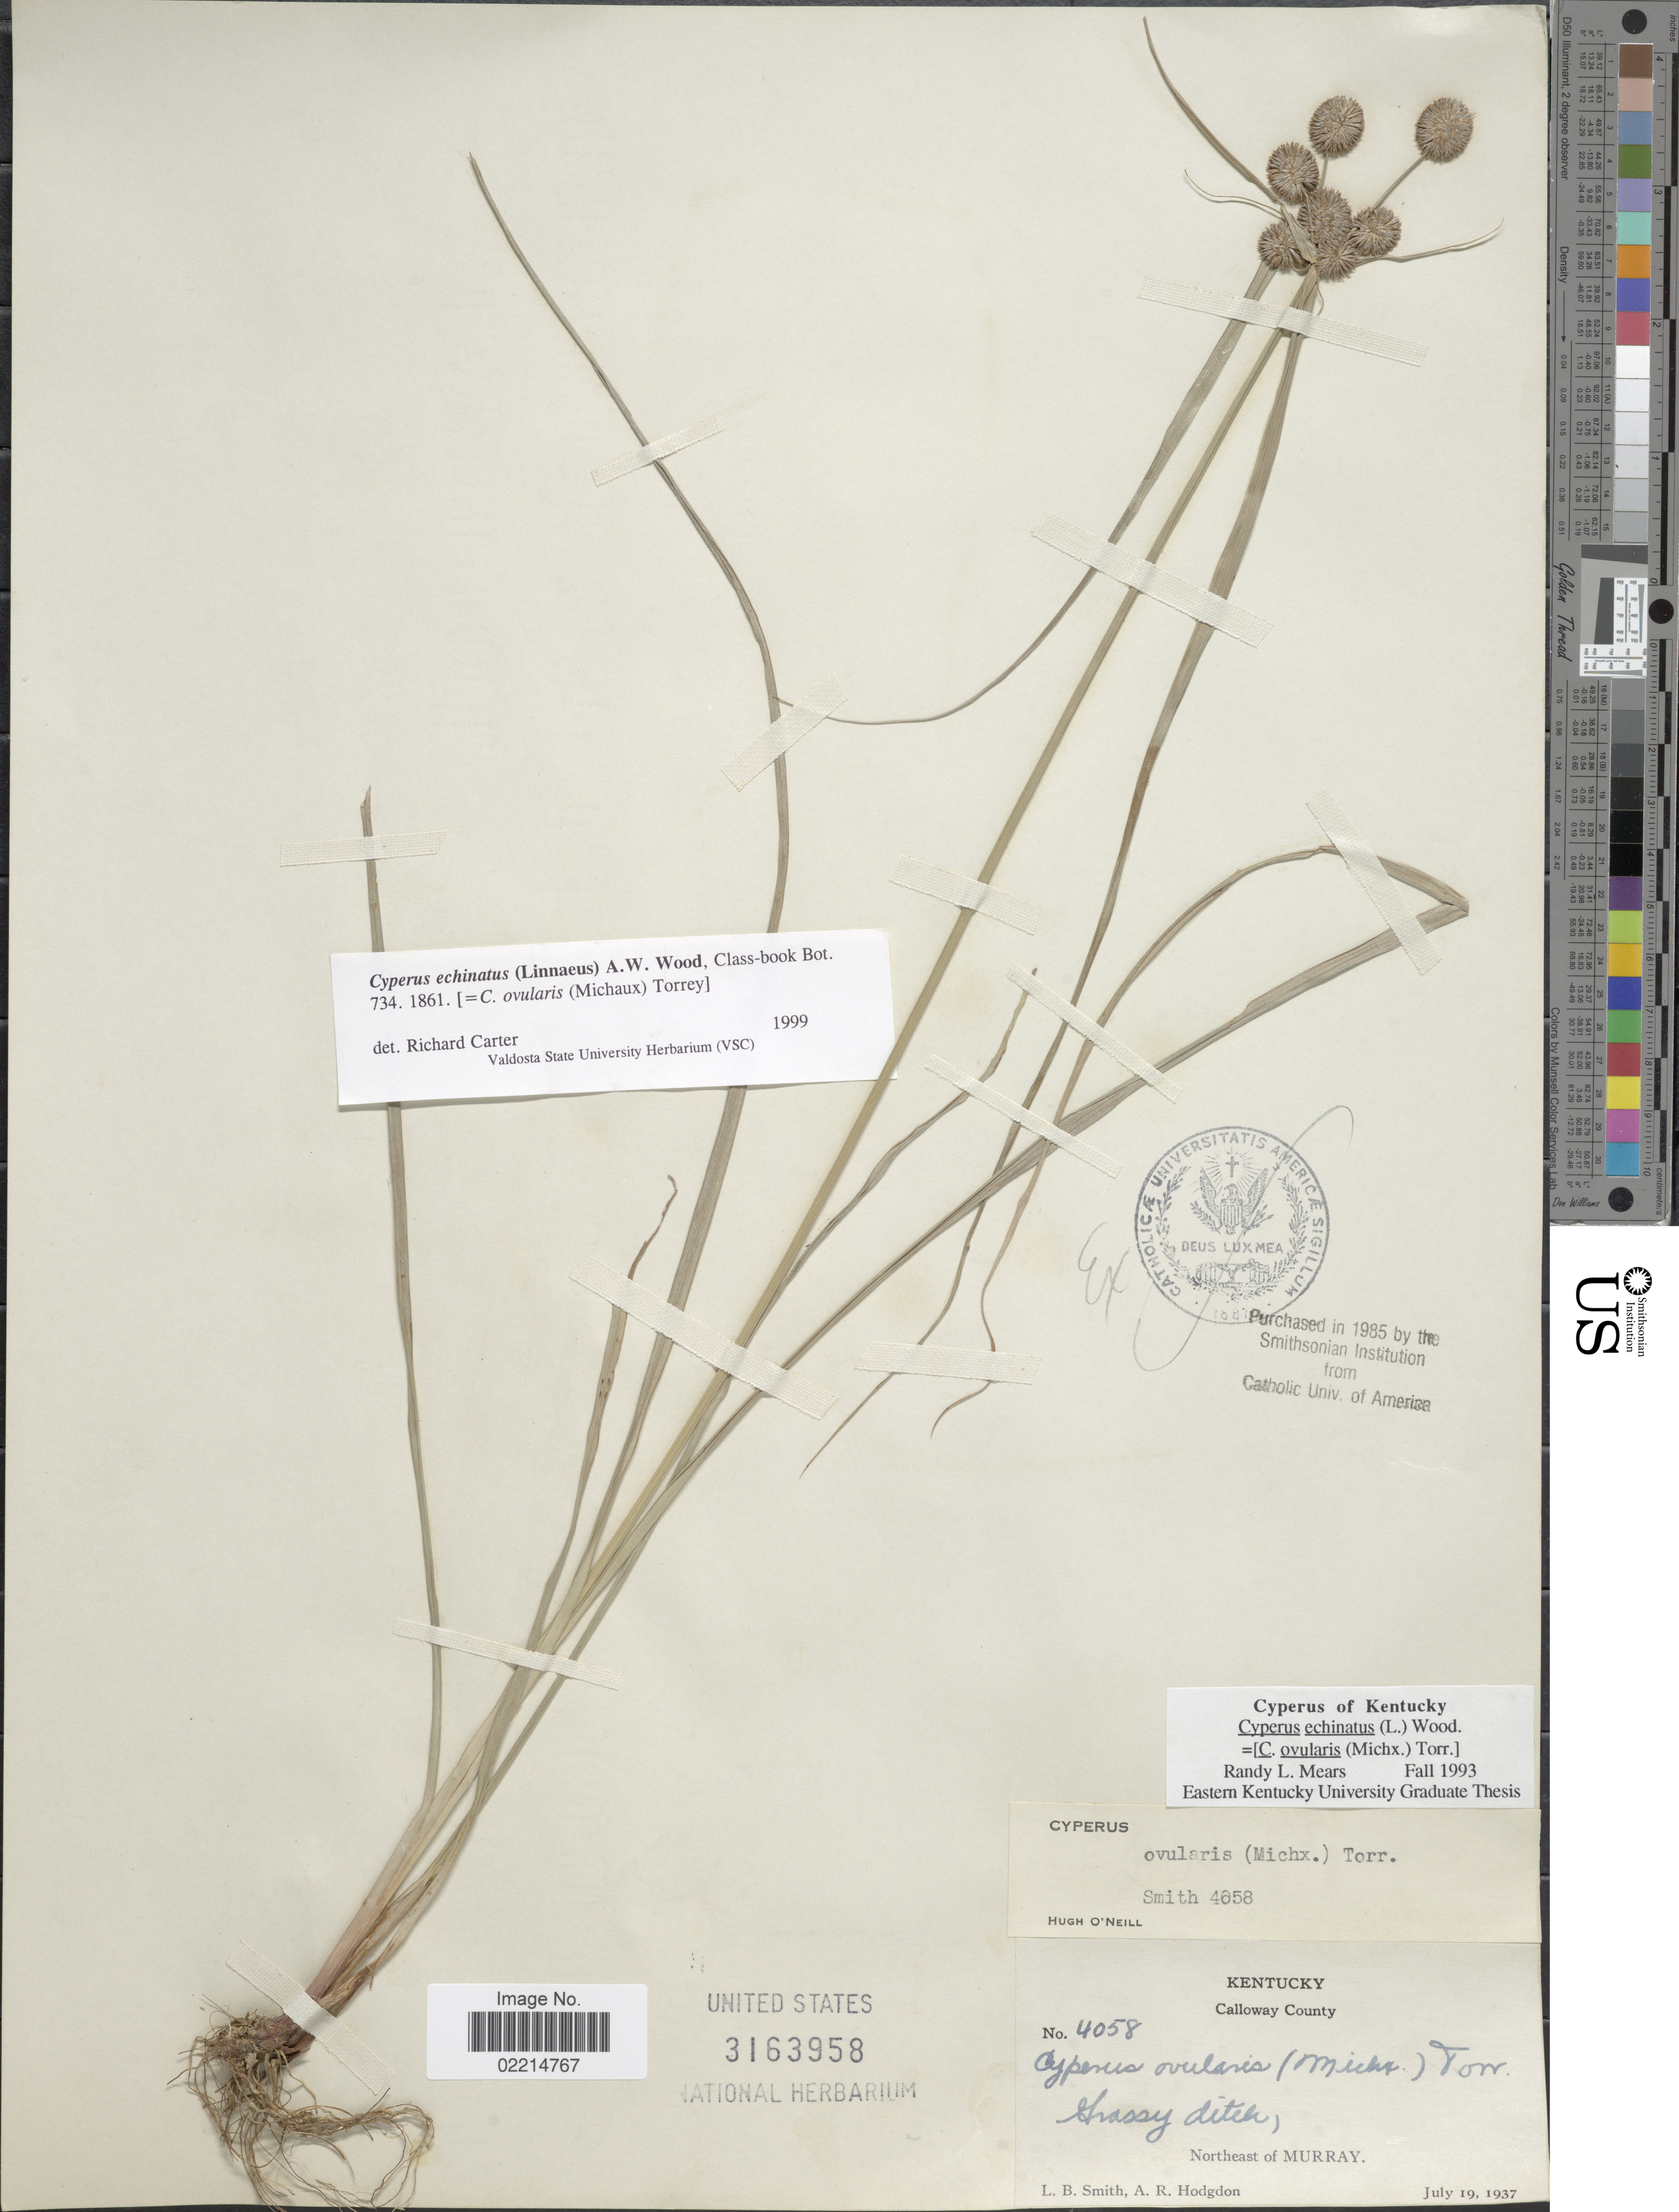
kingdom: Plantae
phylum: Tracheophyta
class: Liliopsida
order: Poales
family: Cyperaceae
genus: Cyperus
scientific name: Cyperus echinatus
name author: (L.) Alph. Wood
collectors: L. Smith & A. R. Hodgdon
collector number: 4058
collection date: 1937-07-19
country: United States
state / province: Kentucky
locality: Calloway County. Grassy ditch, Northeast of Murray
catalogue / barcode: US 3163958